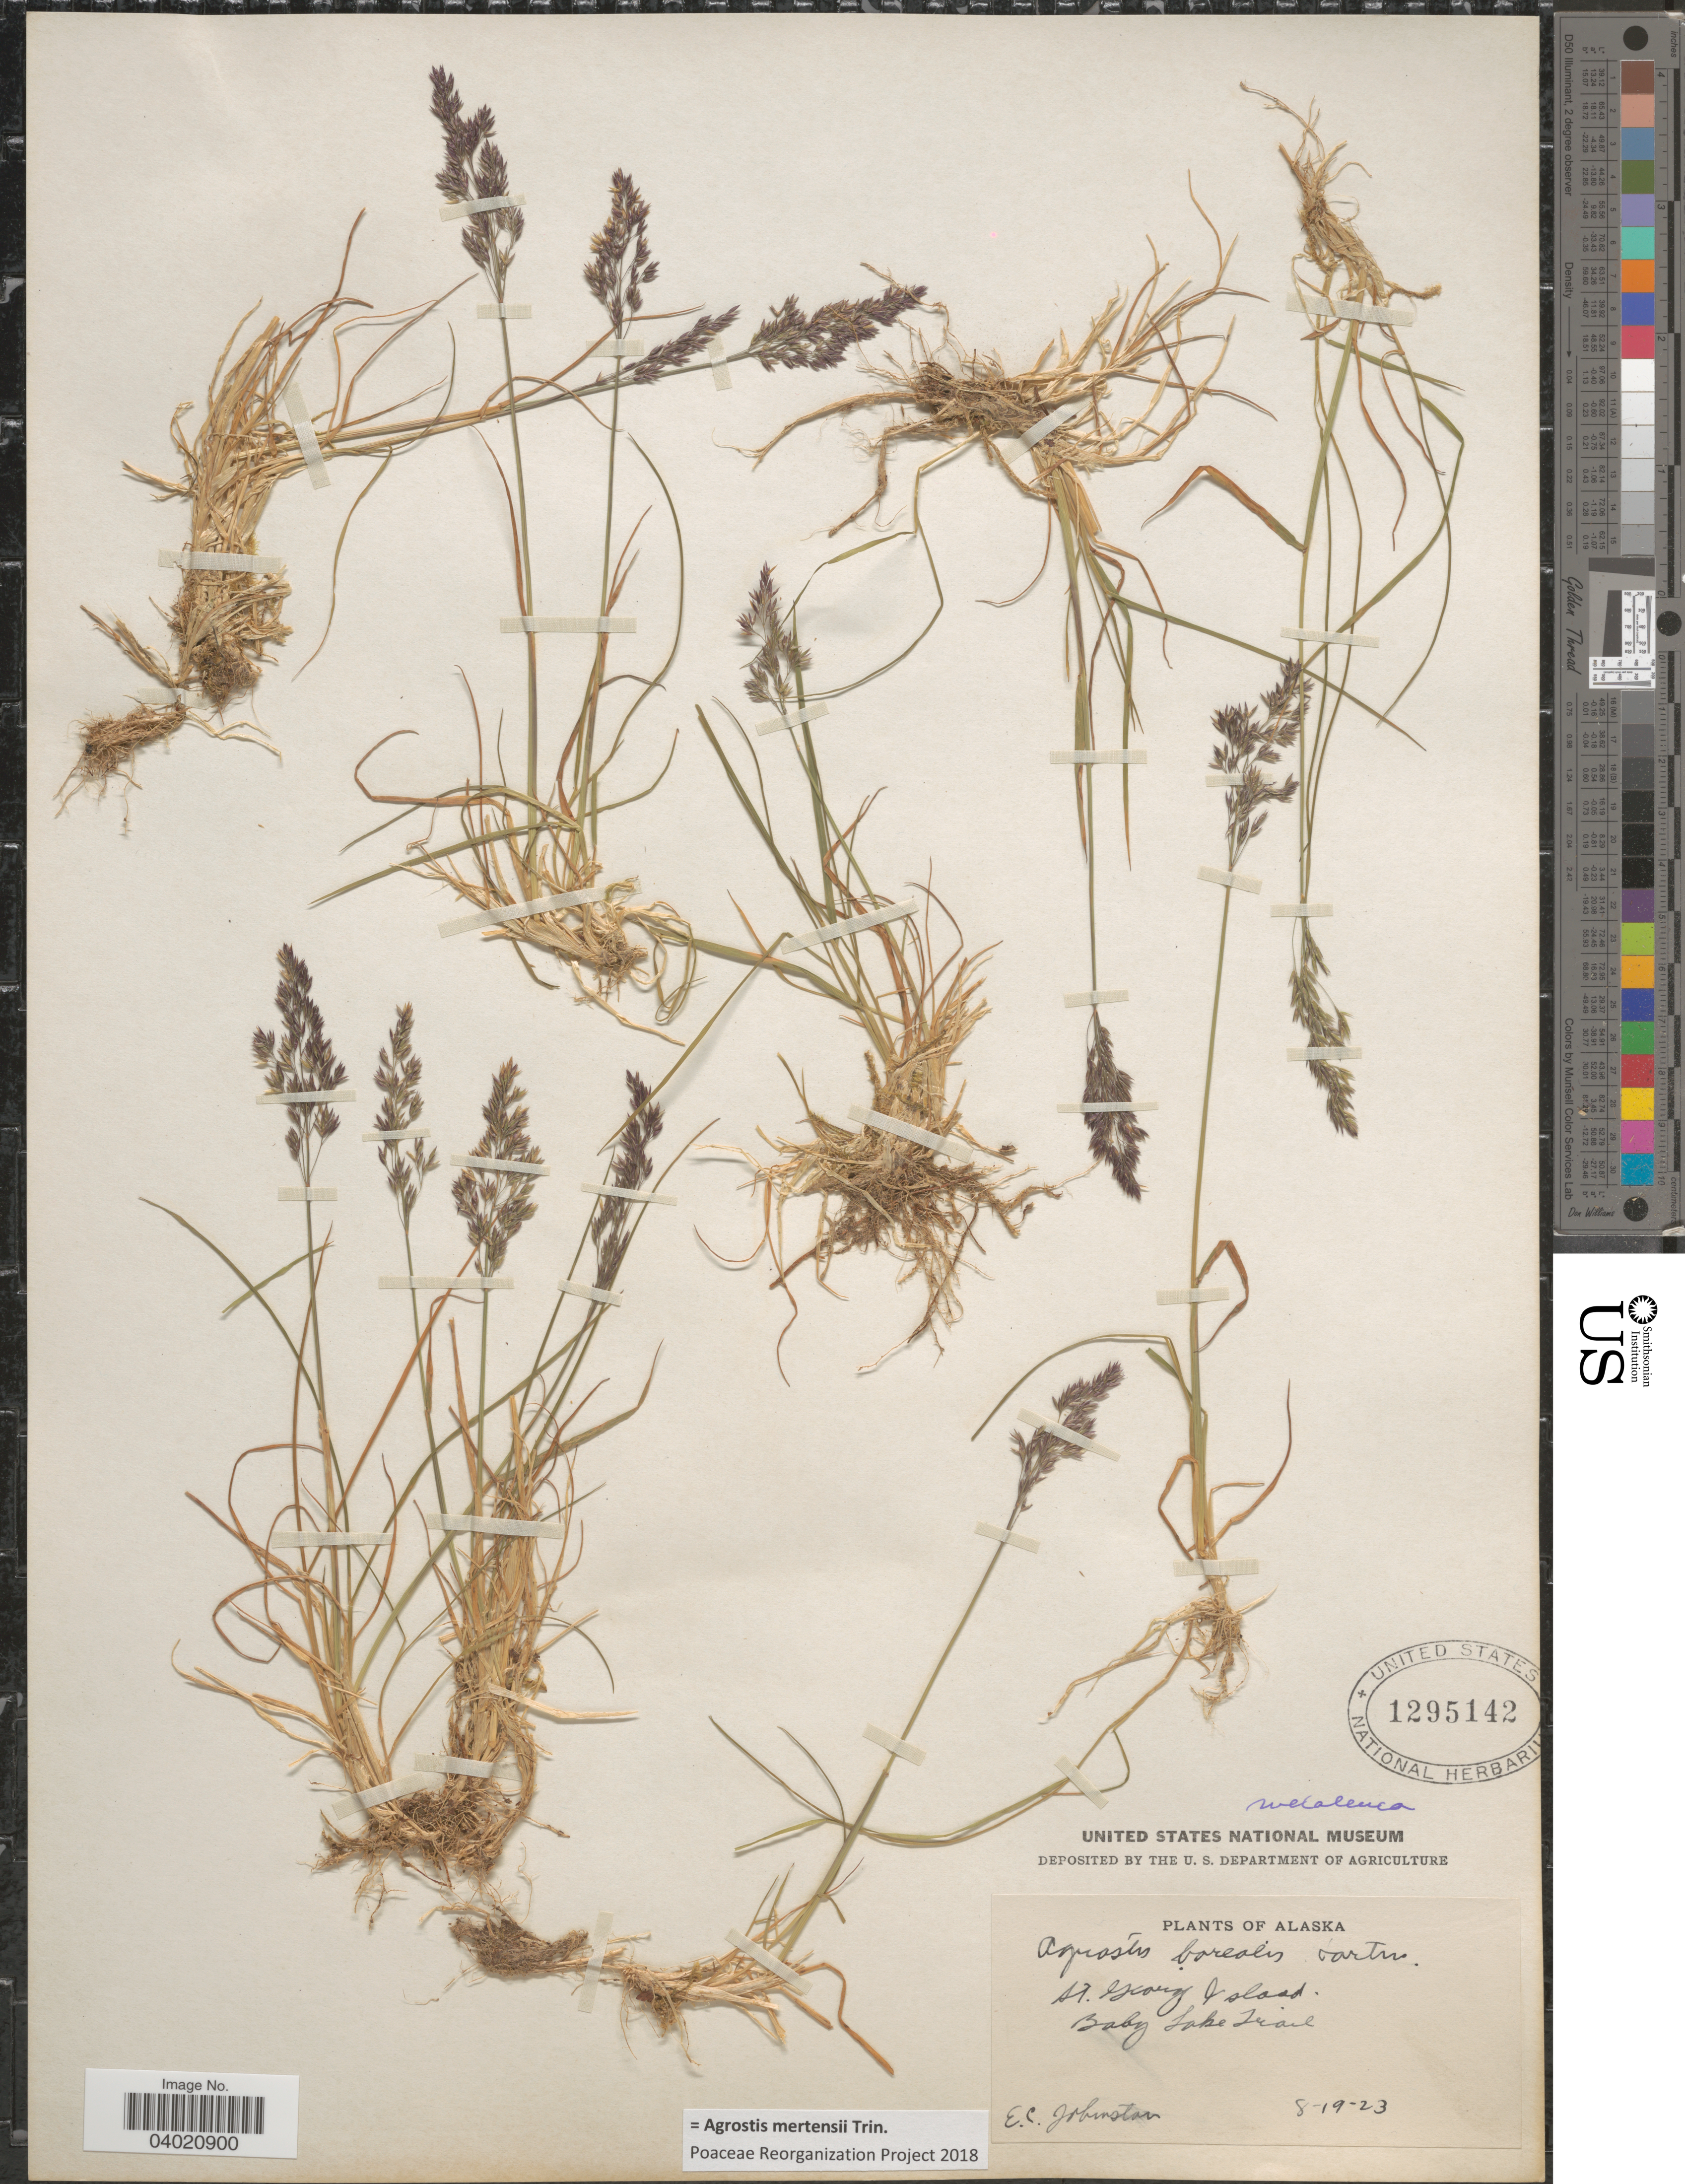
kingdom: Plantae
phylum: Tracheophyta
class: Liliopsida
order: Poales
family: Poaceae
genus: Agrostis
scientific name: Agrostis mertensii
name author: Trin.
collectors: E. C. Johnston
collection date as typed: Transcribed d/m/y: 19/8/23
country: United States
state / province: Alaska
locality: St. George Island. Baby Lake Trail.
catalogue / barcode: US 1295142